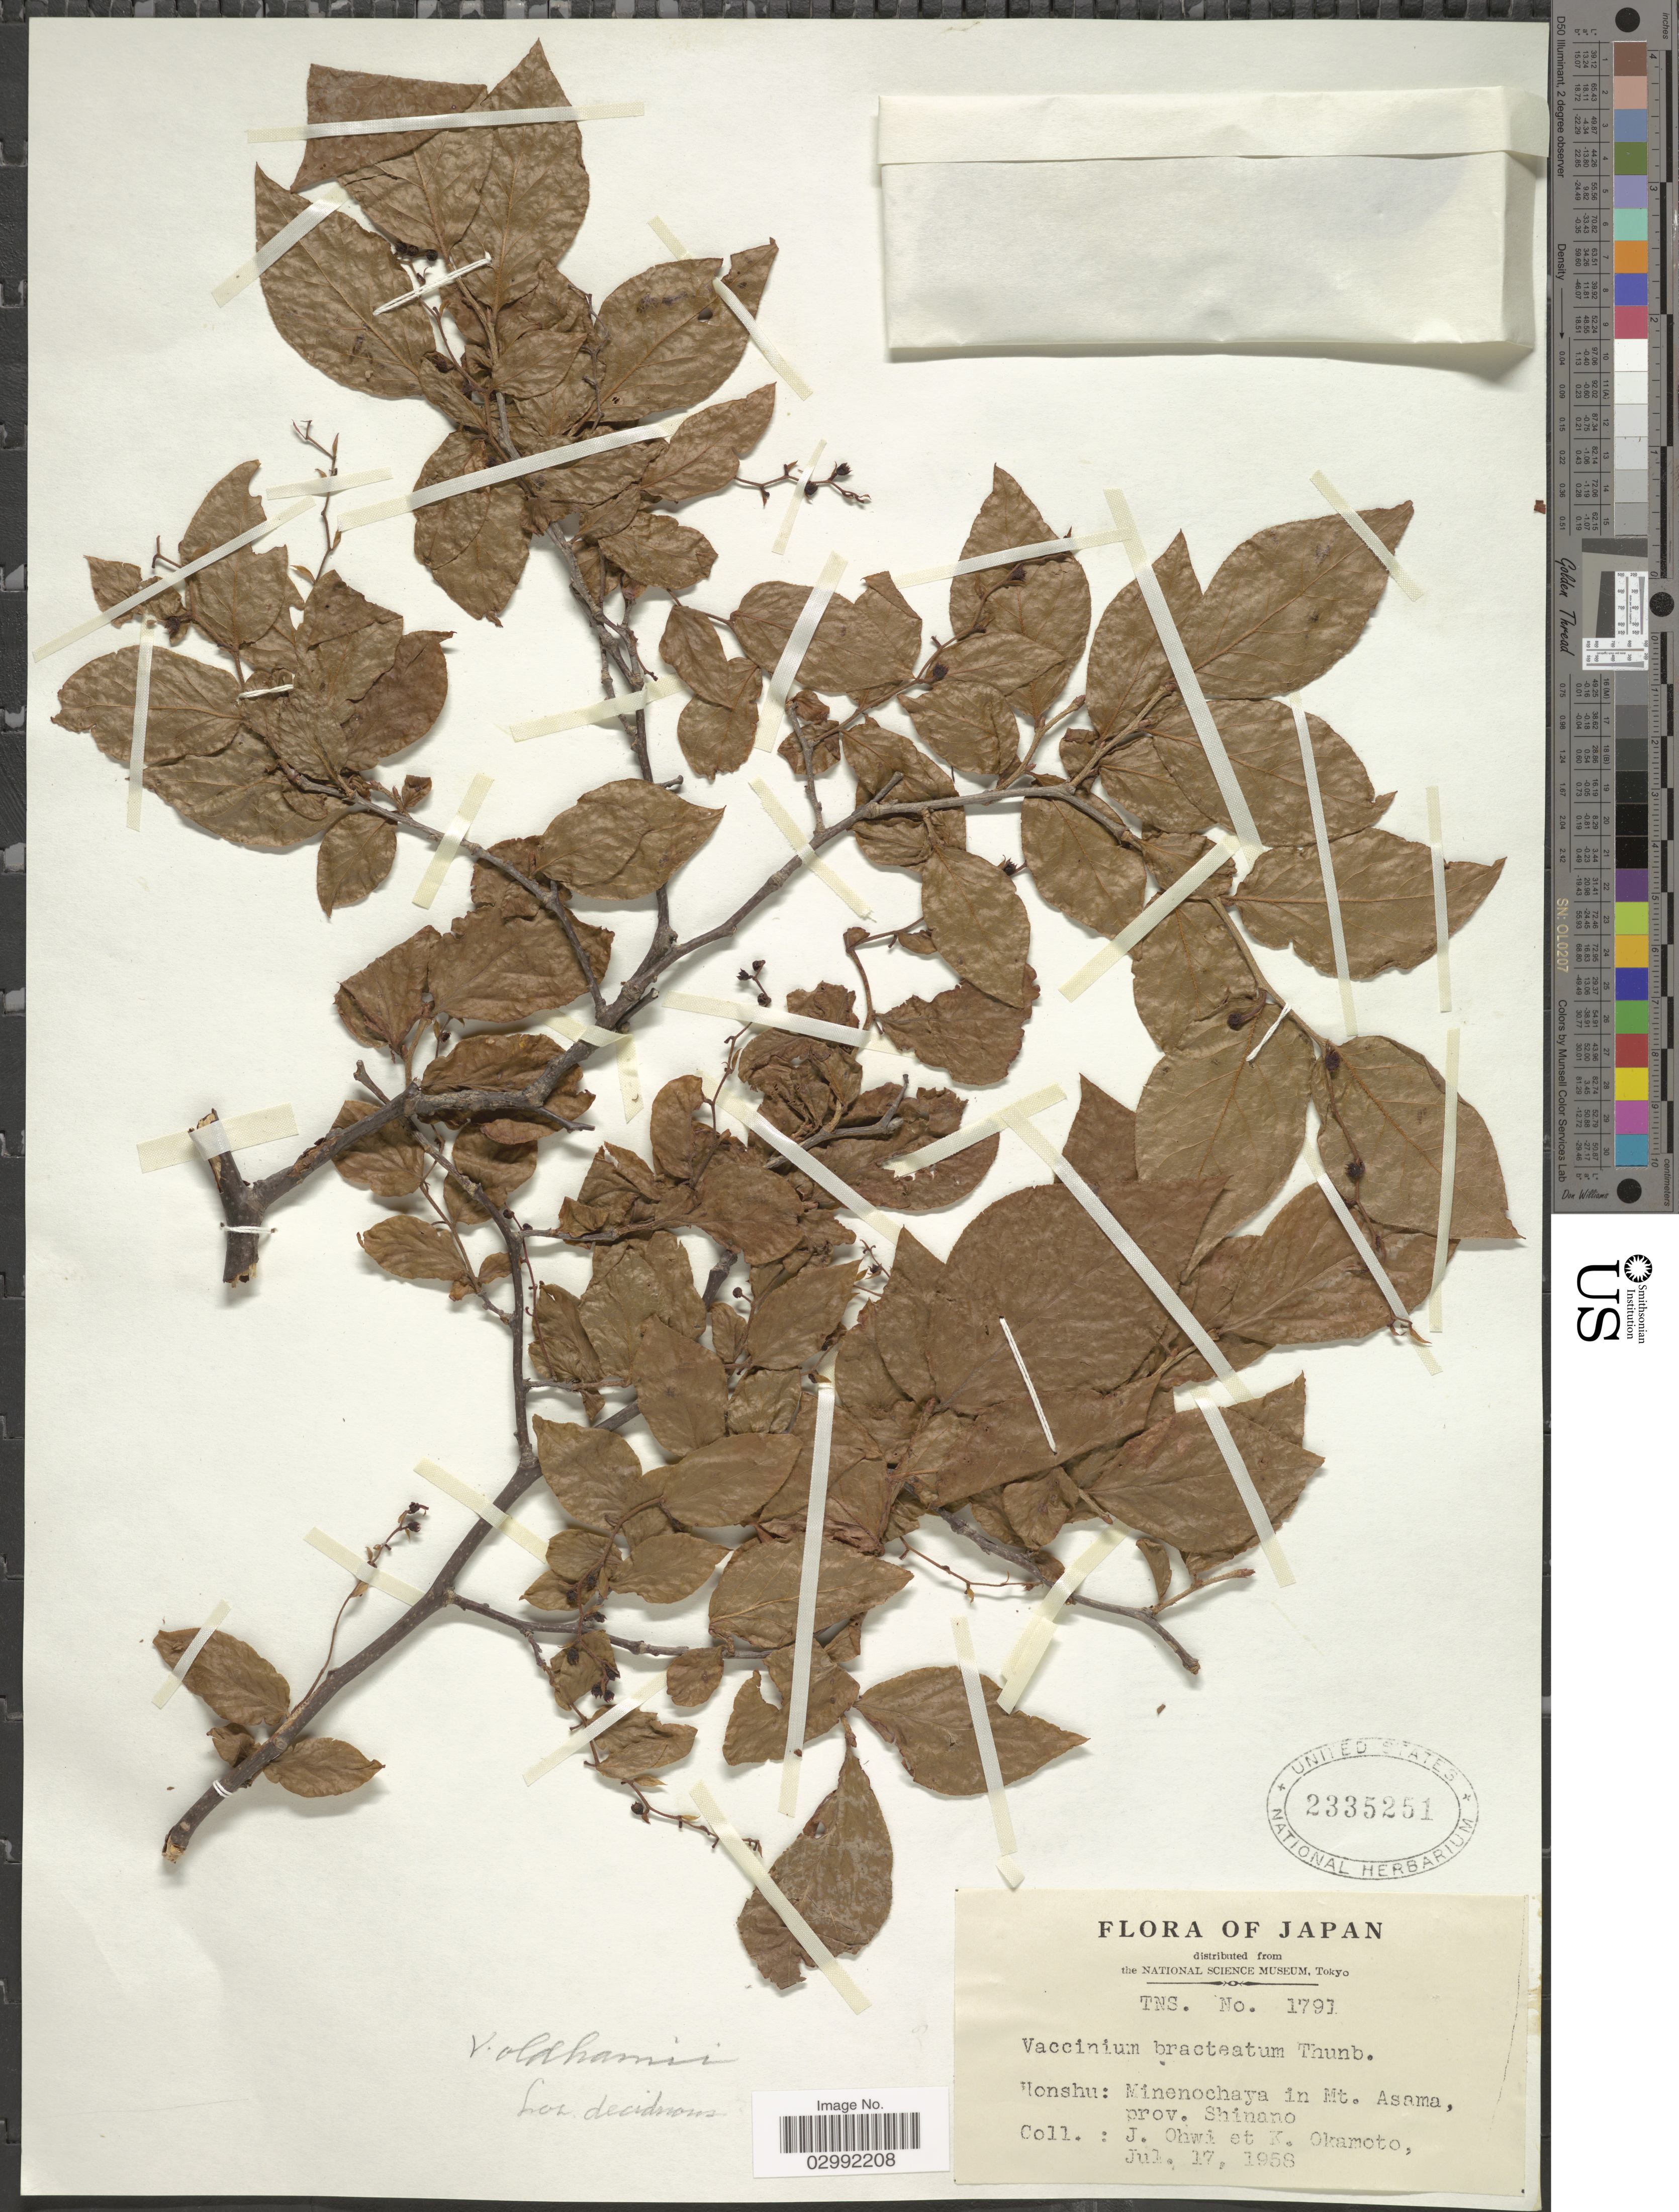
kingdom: Plantae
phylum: Tracheophyta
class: Magnoliopsida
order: Ericales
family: Ericaceae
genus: Vaccinium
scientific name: Vaccinium oldhamii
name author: Miq.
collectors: J. Ohwi & K. Okamoto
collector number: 1791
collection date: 1958-07-17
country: Japan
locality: Honshu: Minenochaya in Mt. Asama, prov. Shinano.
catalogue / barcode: US 2335251